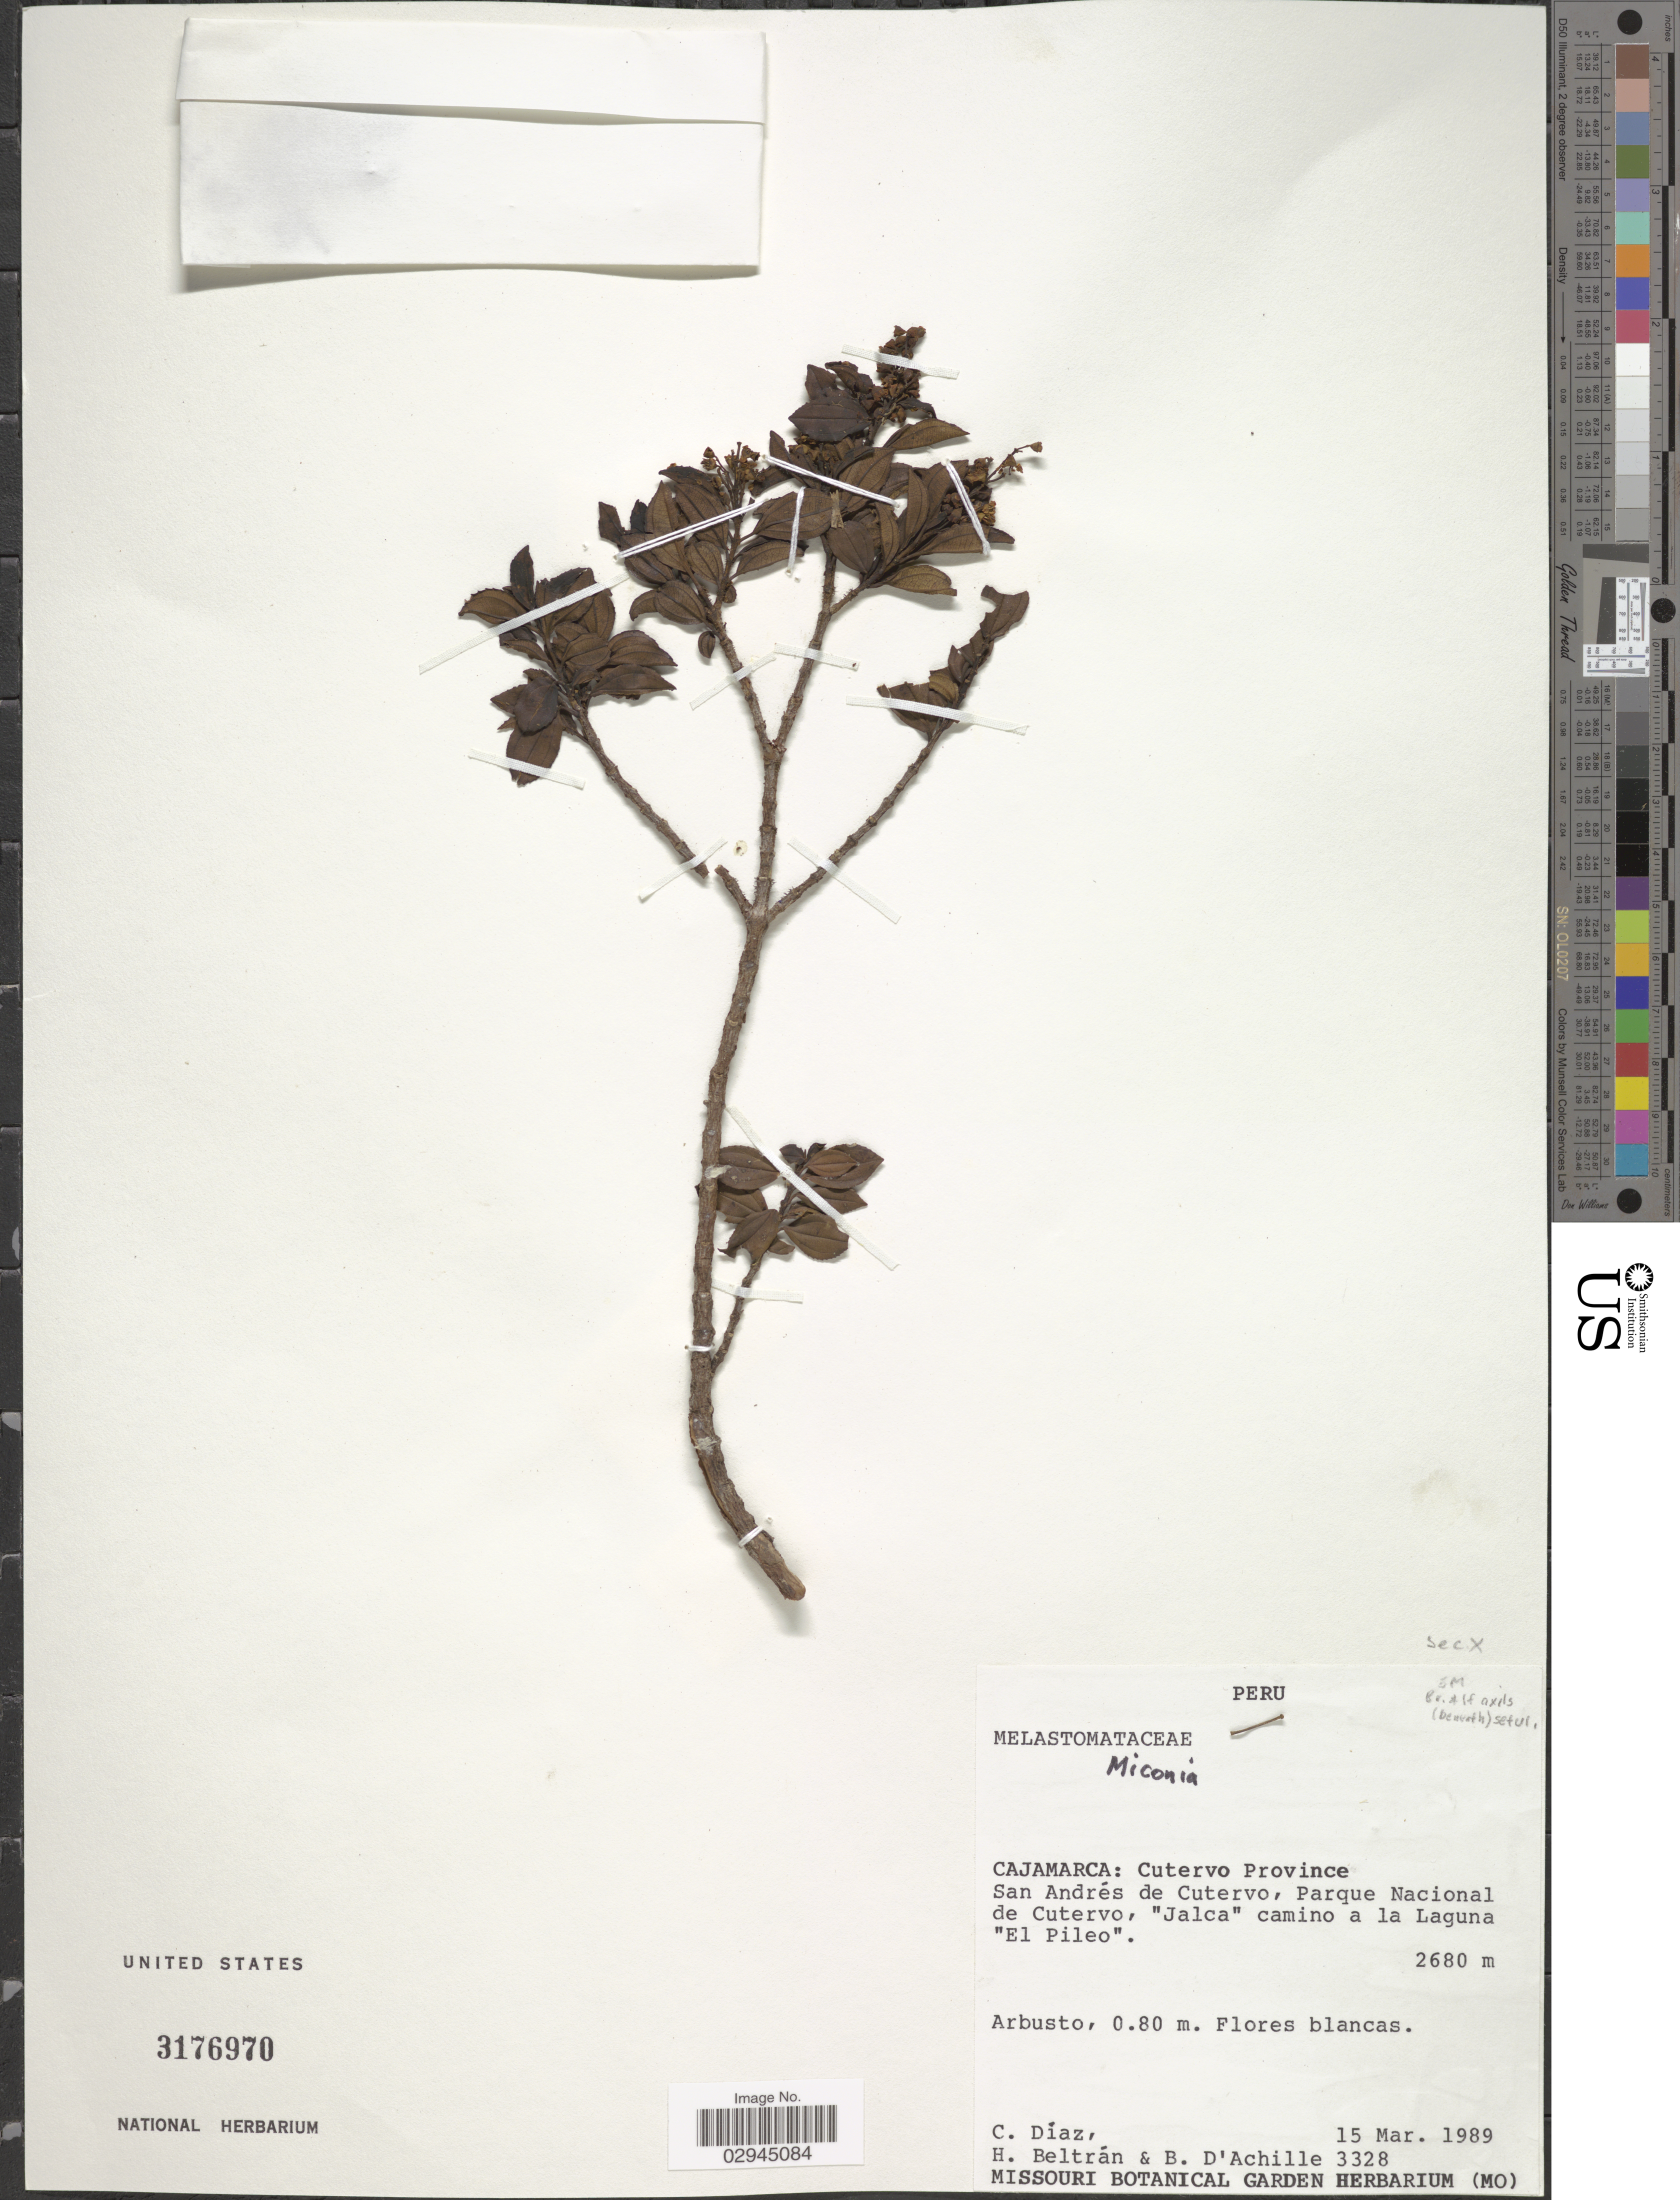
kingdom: Plantae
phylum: Tracheophyta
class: Magnoliopsida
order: Myrtales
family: Melastomataceae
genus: Miconia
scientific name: Miconia sp.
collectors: C. Díaz, H. Beltrán & B. d'Achille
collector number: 3328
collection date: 1989-03-15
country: Peru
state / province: Cajamarca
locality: Cutervo Province. San Andrés de Cutervo, Parque Nacional de Cutervo, "Jalca" camino a la Laguna "El Pileo".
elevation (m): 2680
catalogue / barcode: US 3176970